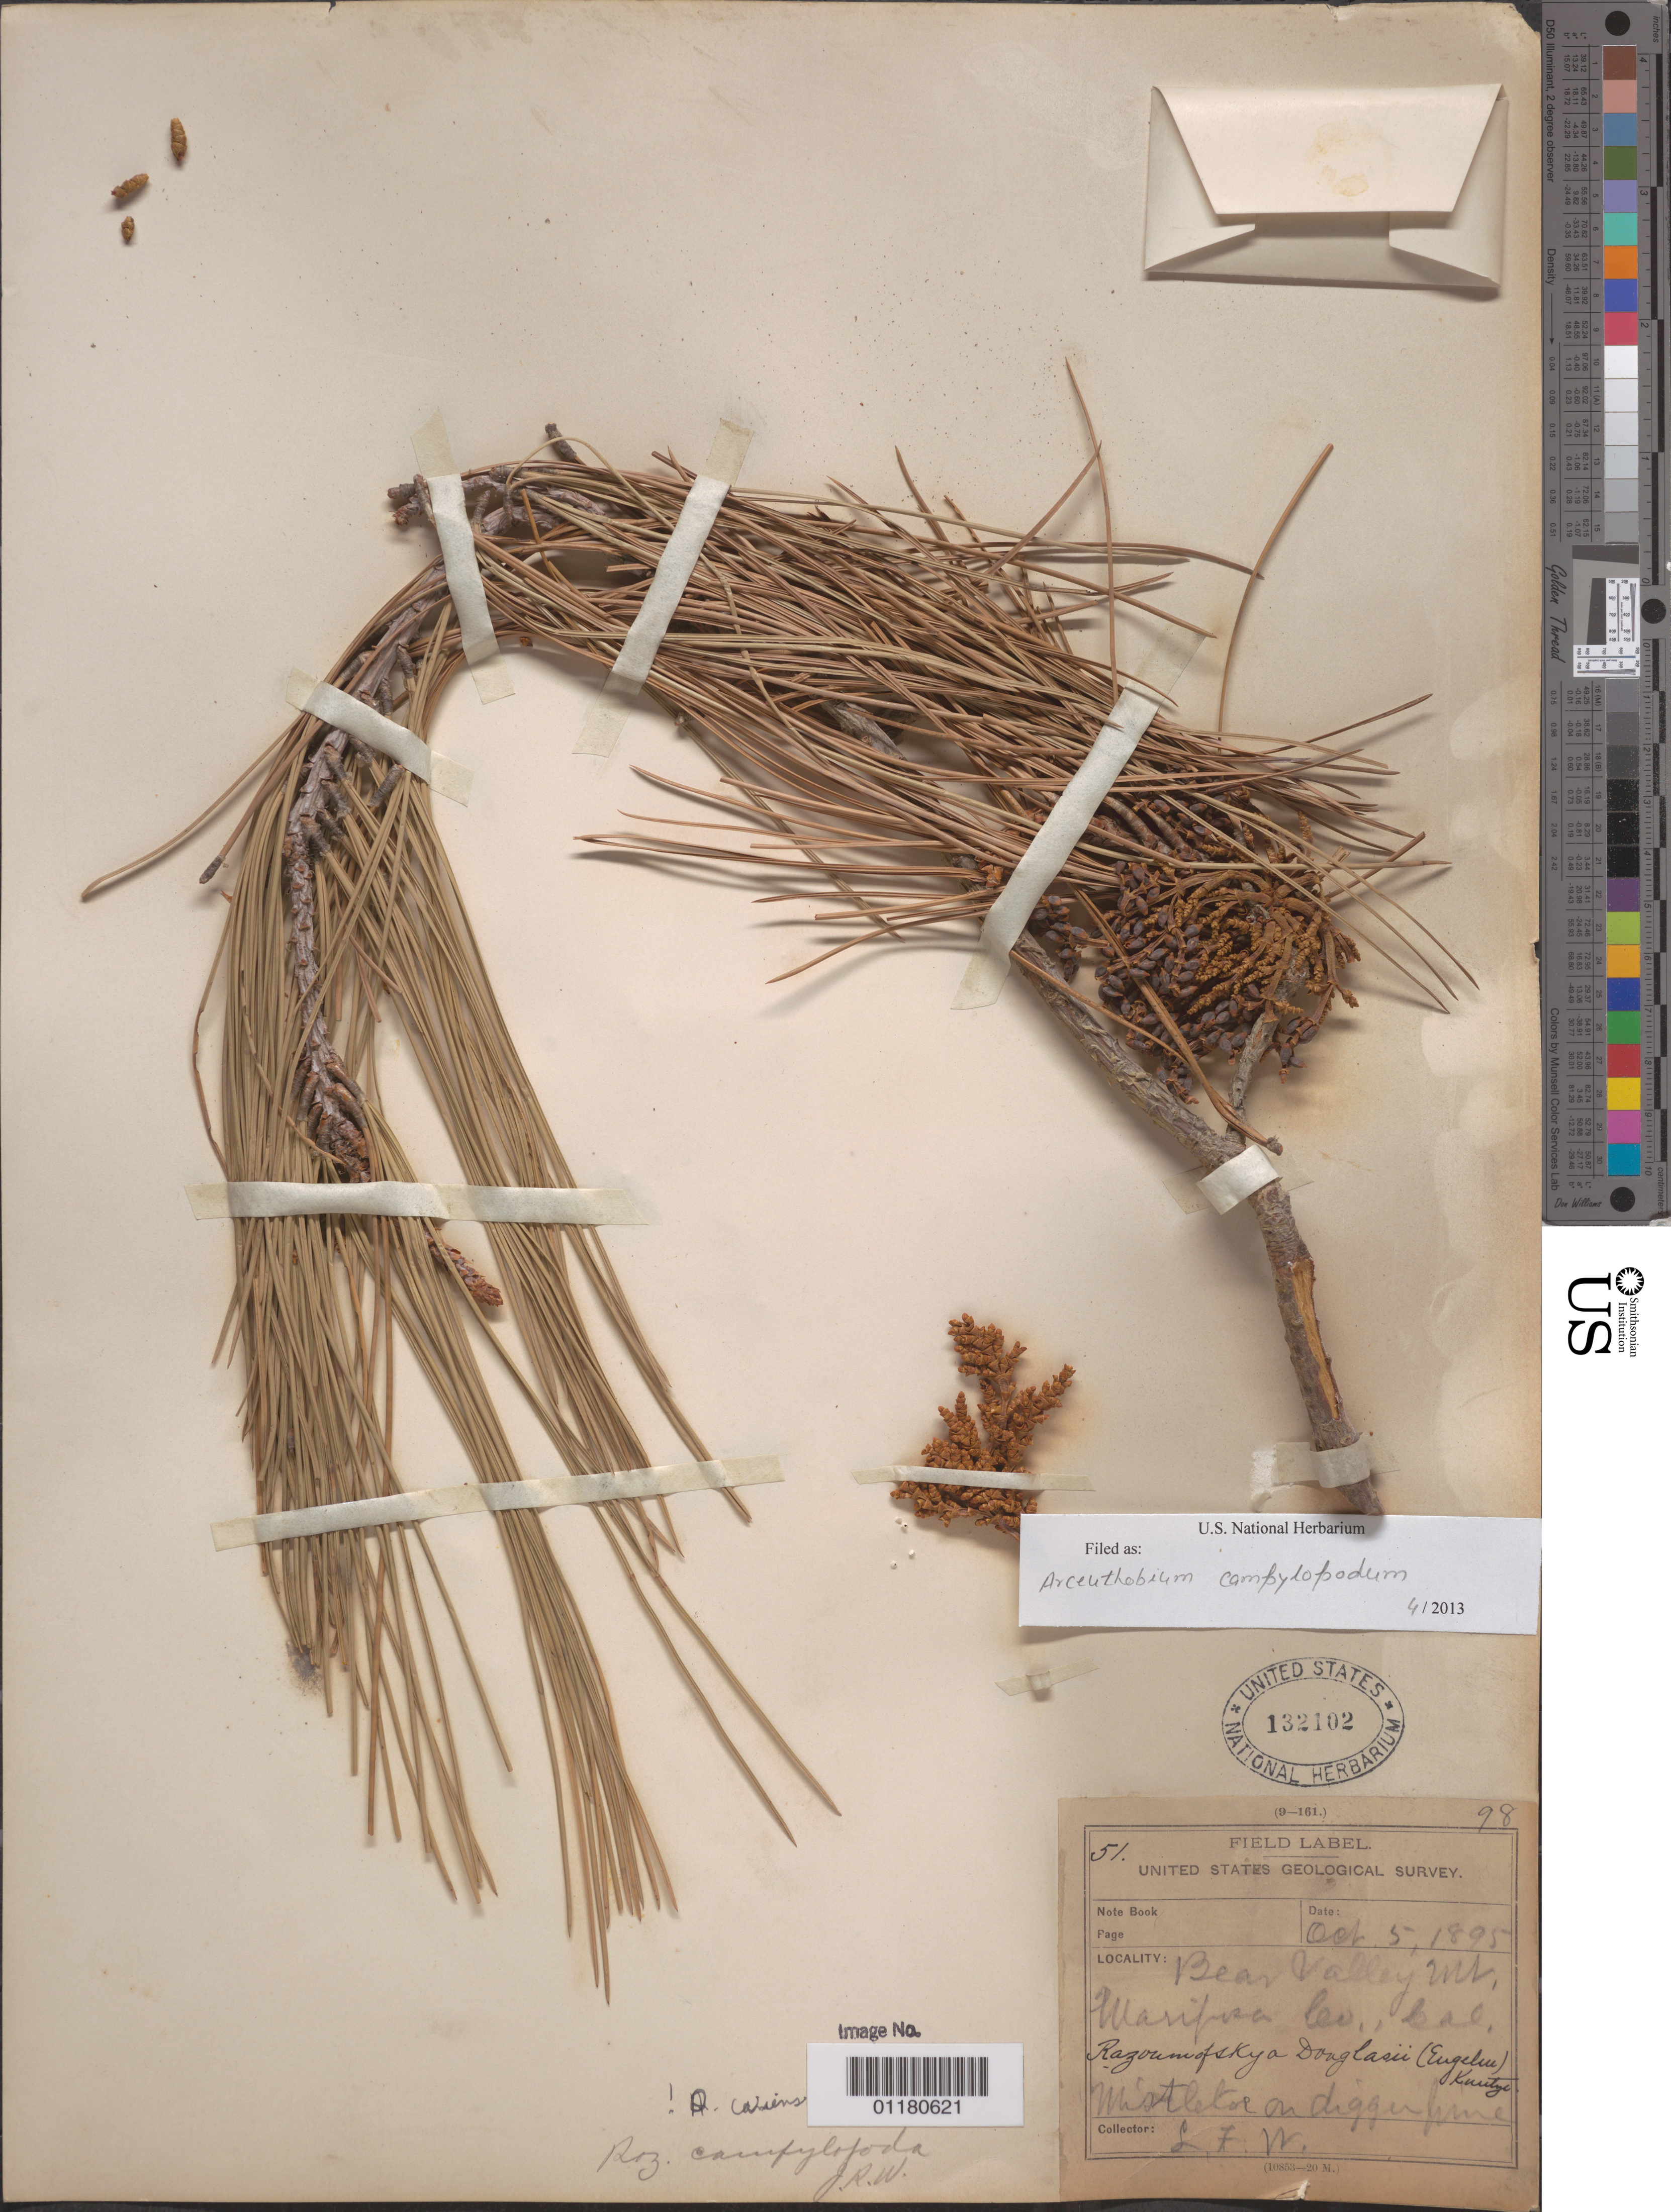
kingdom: Plantae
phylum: Tracheophyta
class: Magnoliopsida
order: Santalales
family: Viscaceae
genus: Arceuthobium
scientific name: Arceuthobium campylopodum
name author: Engelm.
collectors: L. F. Ward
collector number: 51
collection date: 1895-10-05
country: United States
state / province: California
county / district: Mariposa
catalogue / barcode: US 132102